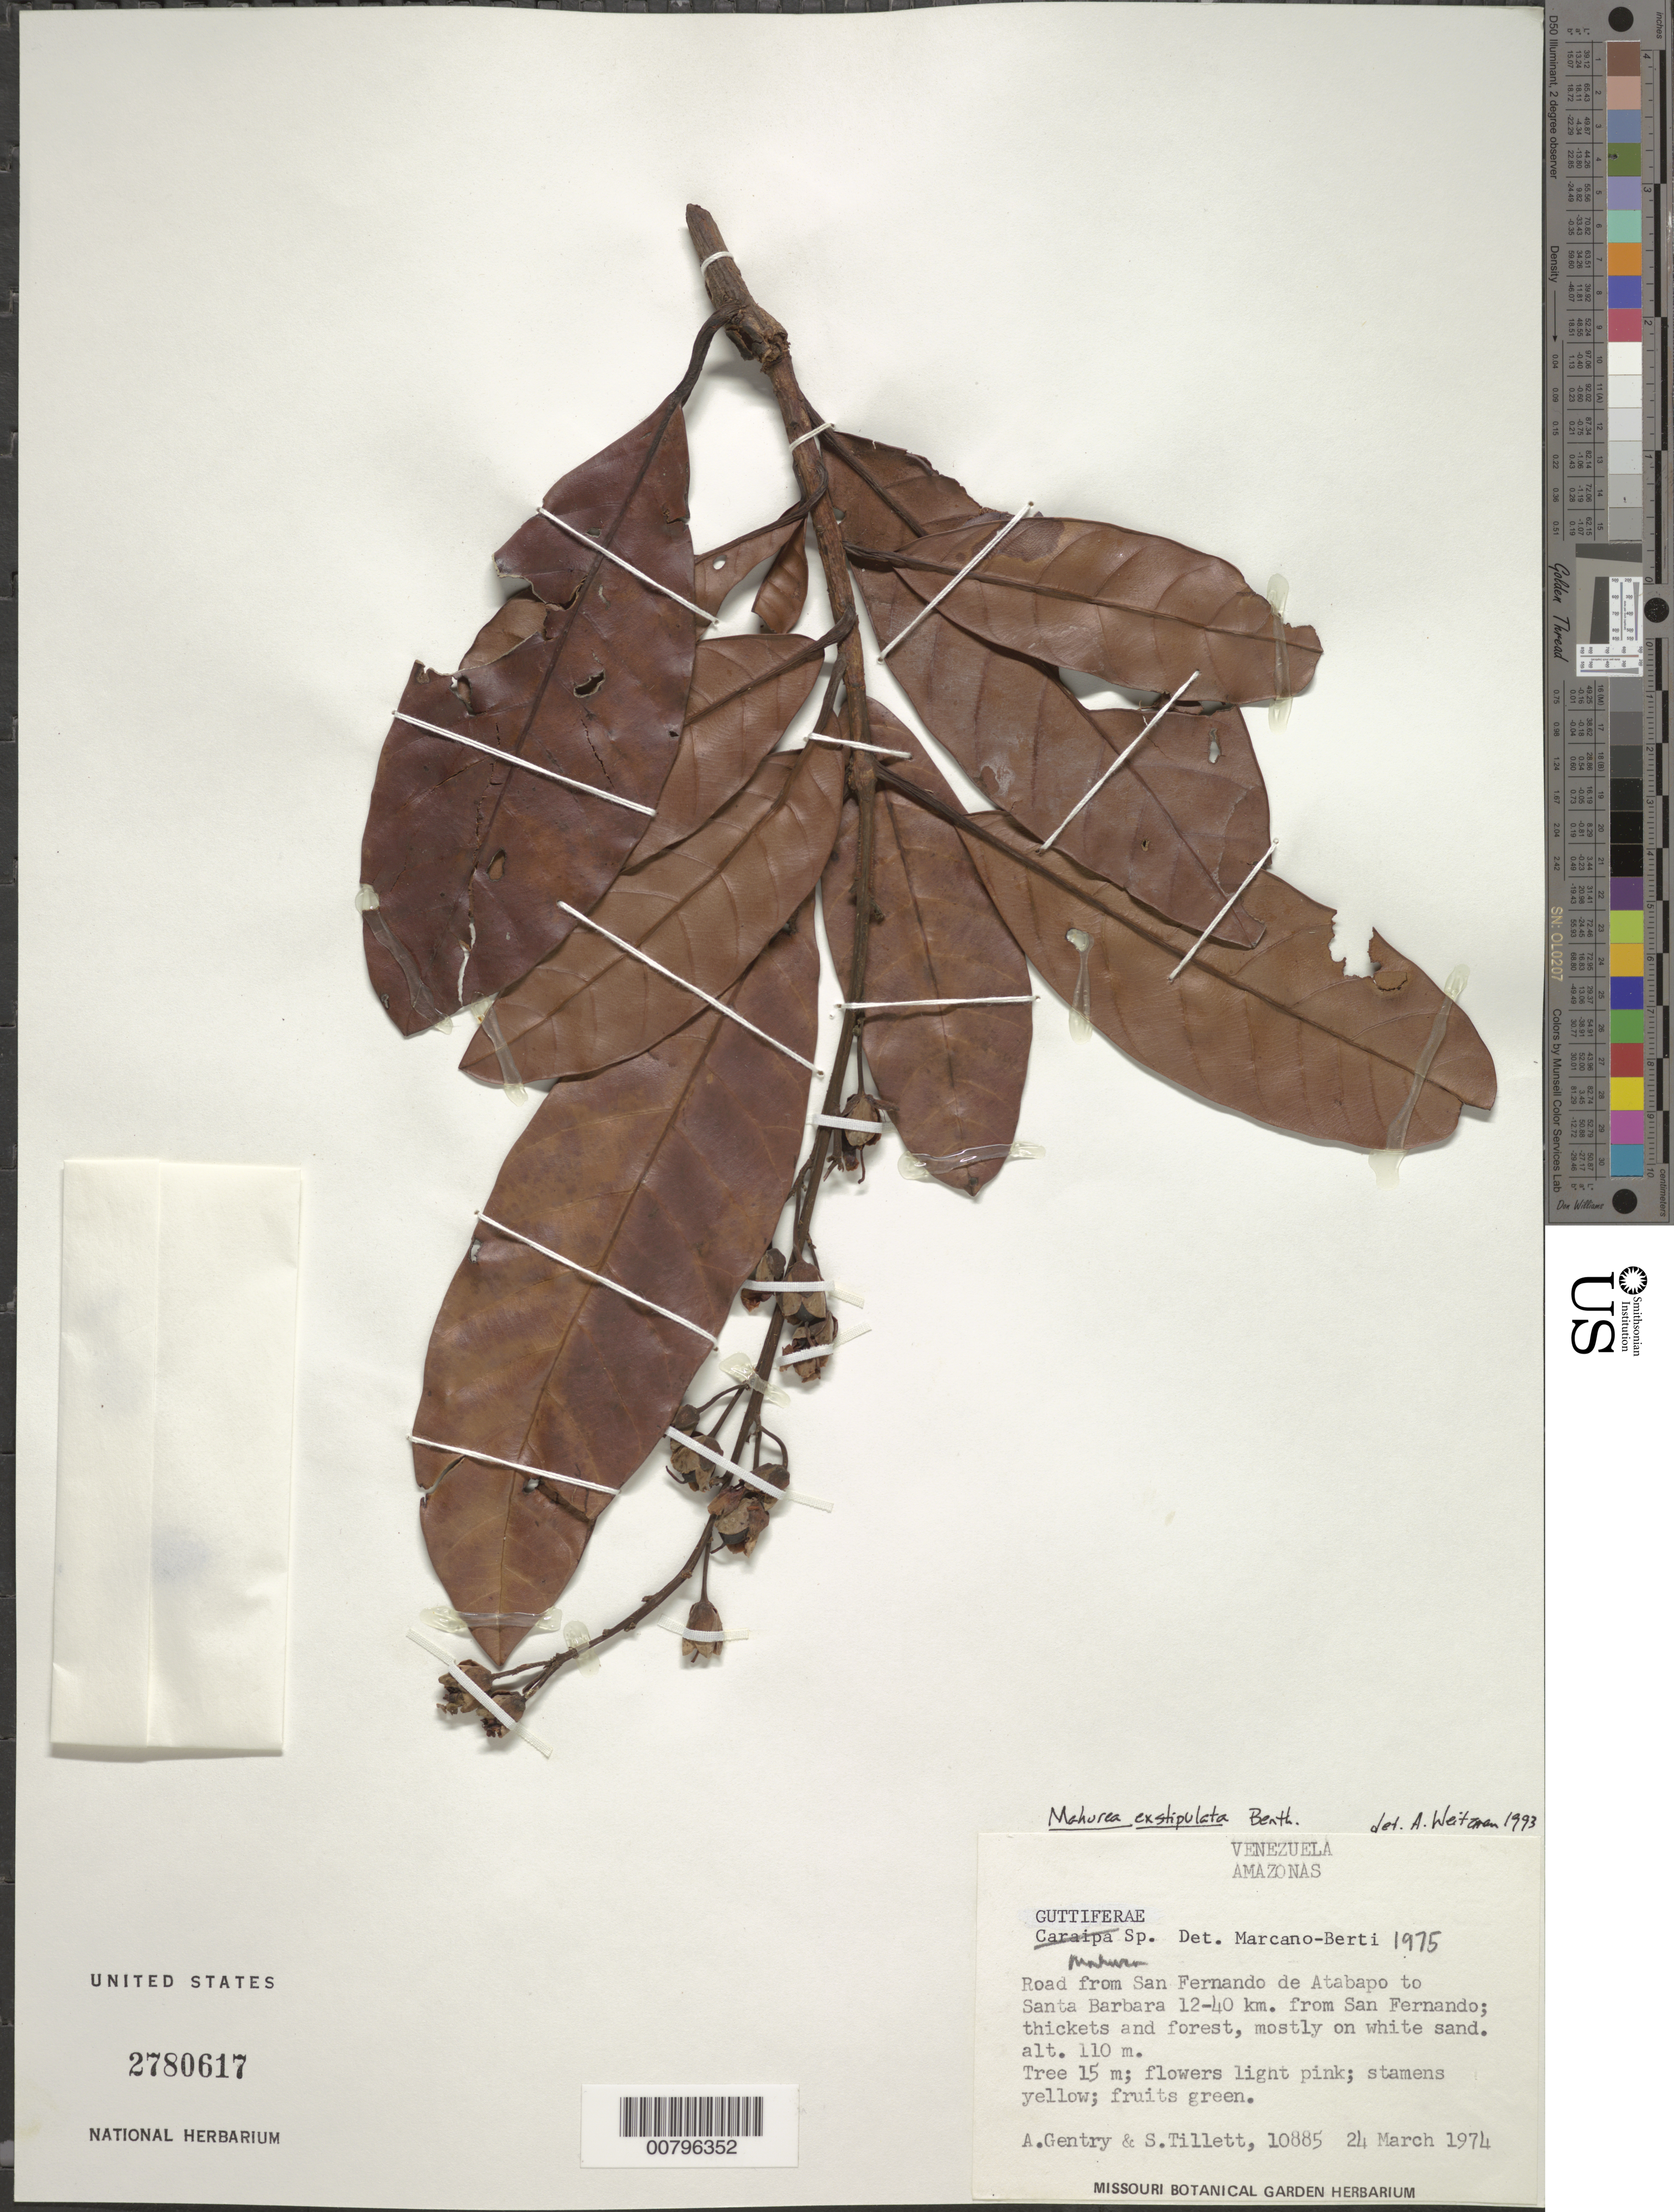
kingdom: Plantae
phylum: Tracheophyta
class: Magnoliopsida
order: Malpighiales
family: Calophyllaceae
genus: Mahurea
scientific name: Mahurea exstipulata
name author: Benth.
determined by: Weitzman, A. L.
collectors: A. H. Gentry & S. S. Tillett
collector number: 10885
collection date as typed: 24-Mar-74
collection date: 1974-03-24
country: Venezuela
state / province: Amazonas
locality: San Fernando de Atabapo road to Santa Barbara, 12-40 km from San Fernando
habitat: Thickets and forest, mostly on white sand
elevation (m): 110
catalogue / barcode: US 2780617